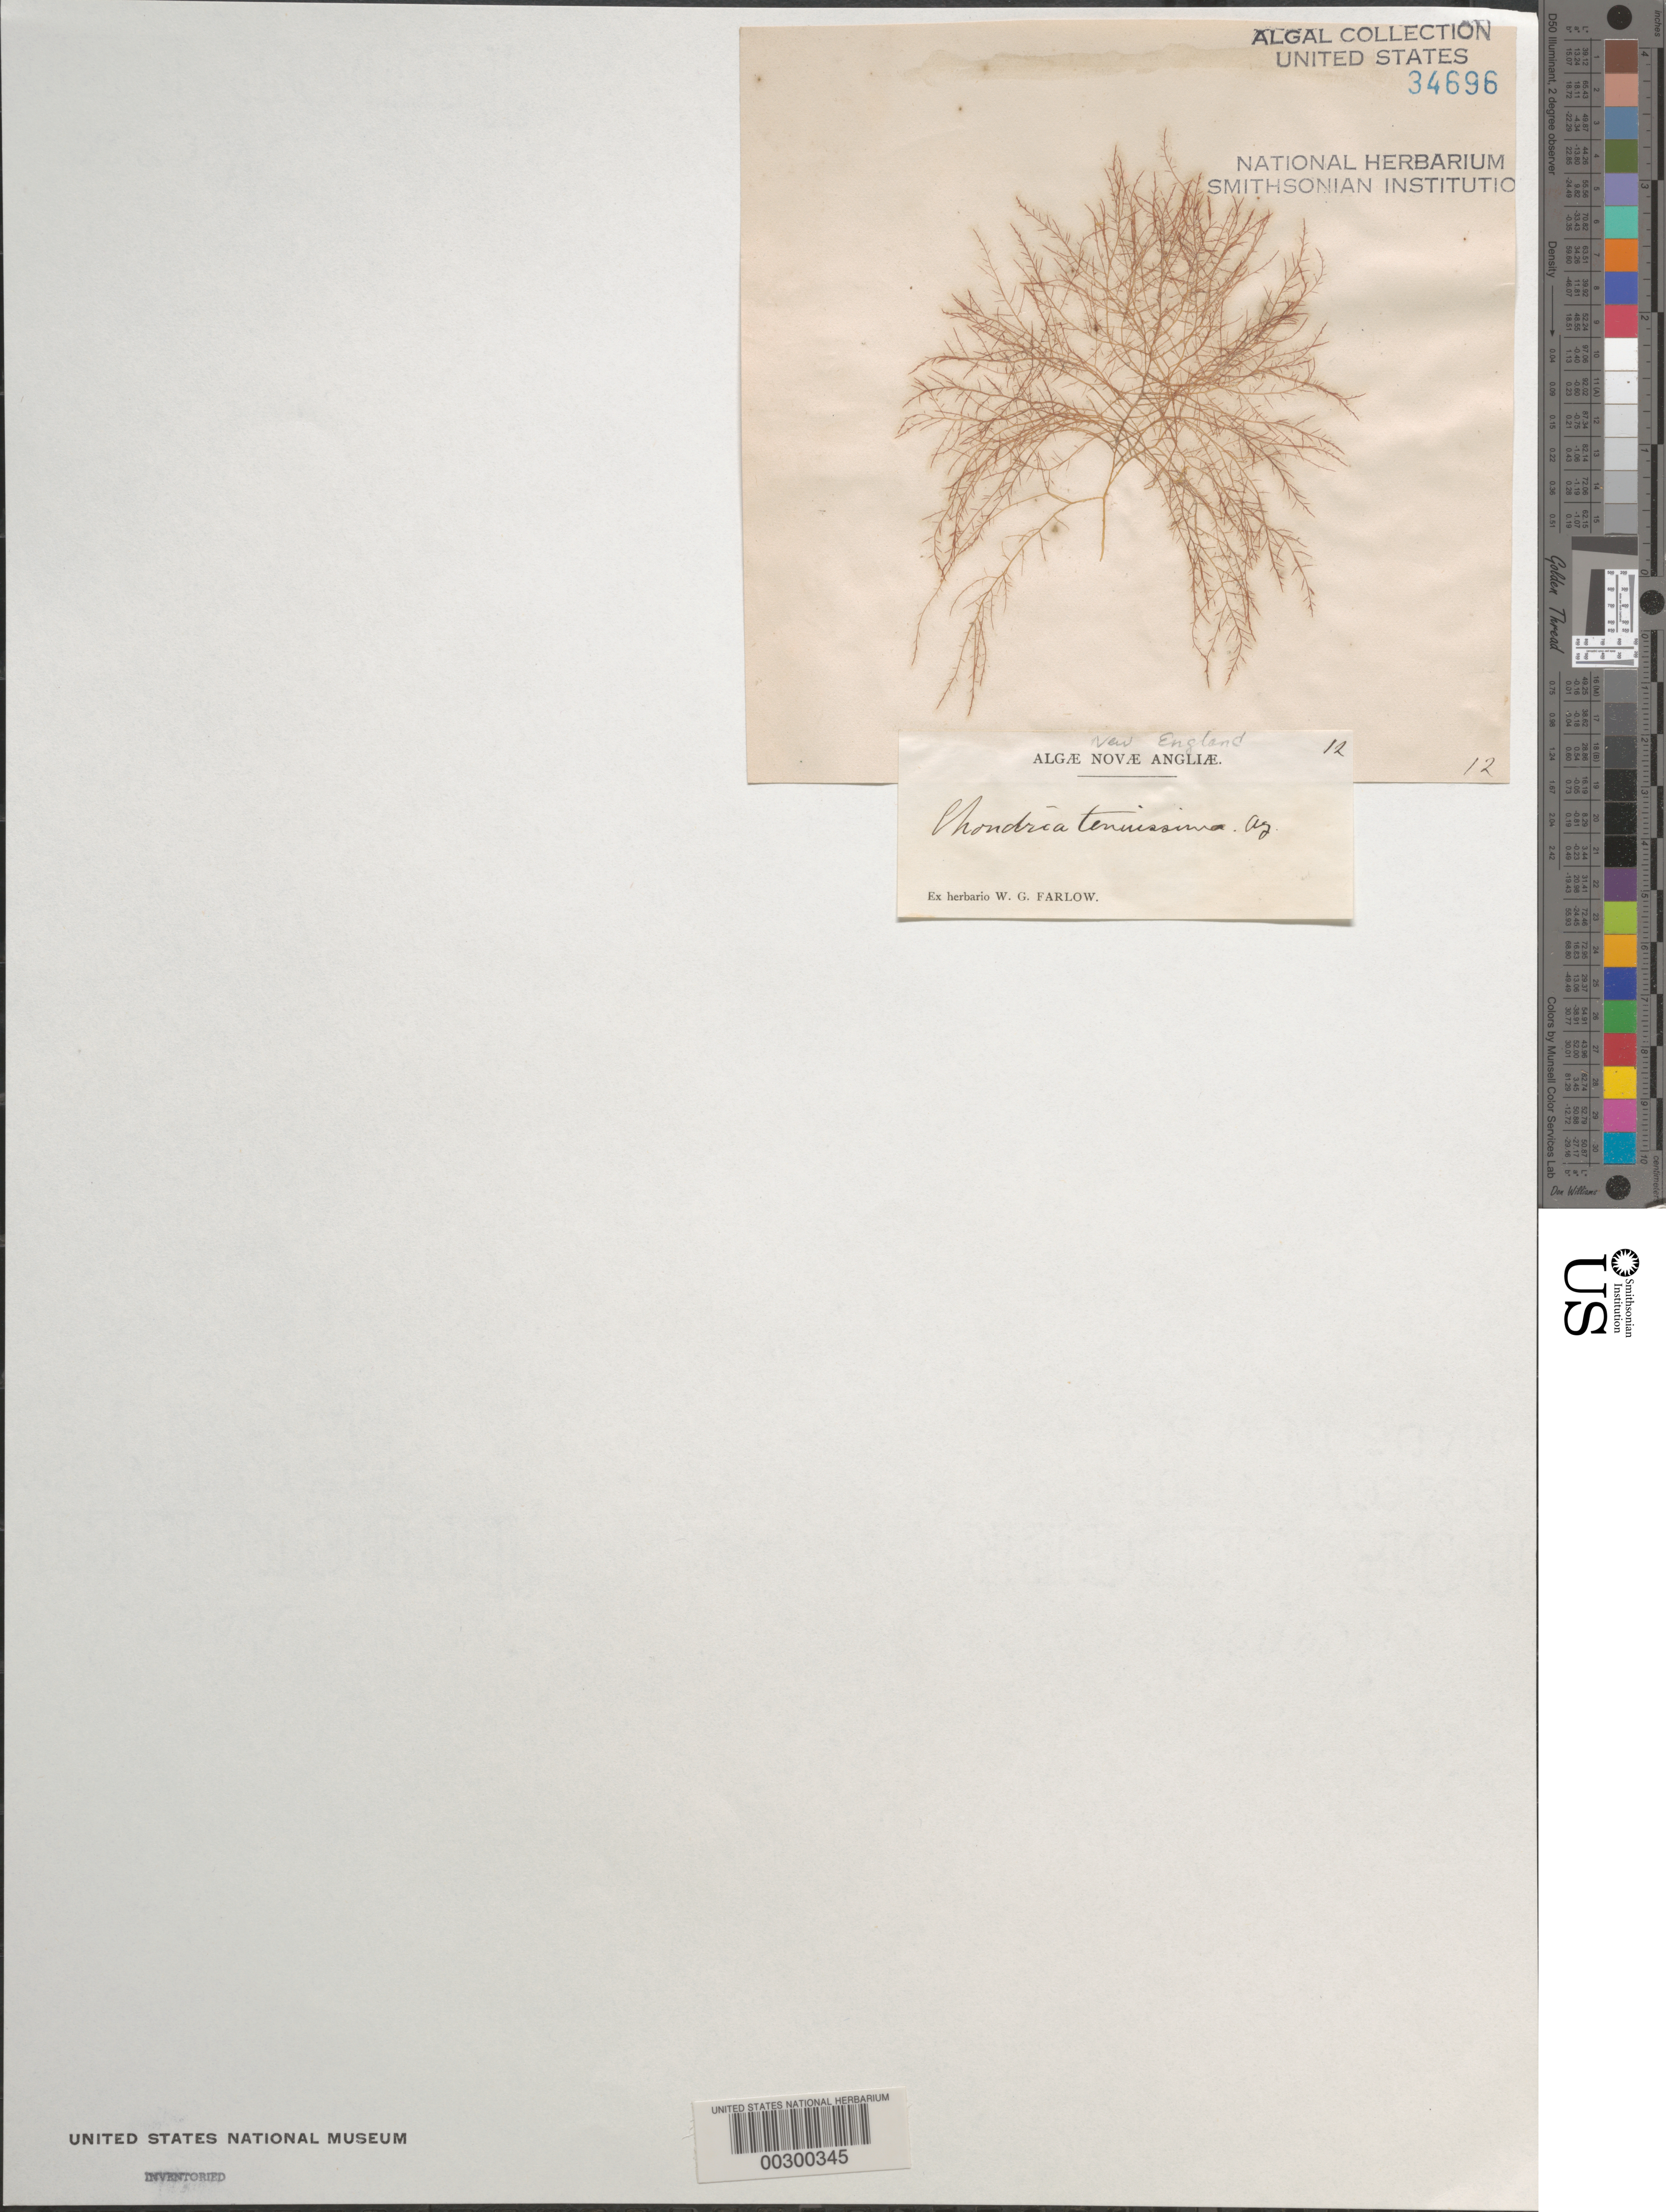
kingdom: Plantae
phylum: Rhodophyta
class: Florideophyceae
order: Ceramiales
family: Rhodomelaceae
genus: Chondria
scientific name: Chondria capillaris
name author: M.J. Wynne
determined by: Algae name updating Project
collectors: W. Farlow (Herbarium)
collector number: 12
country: United States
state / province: New England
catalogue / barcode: US 34696